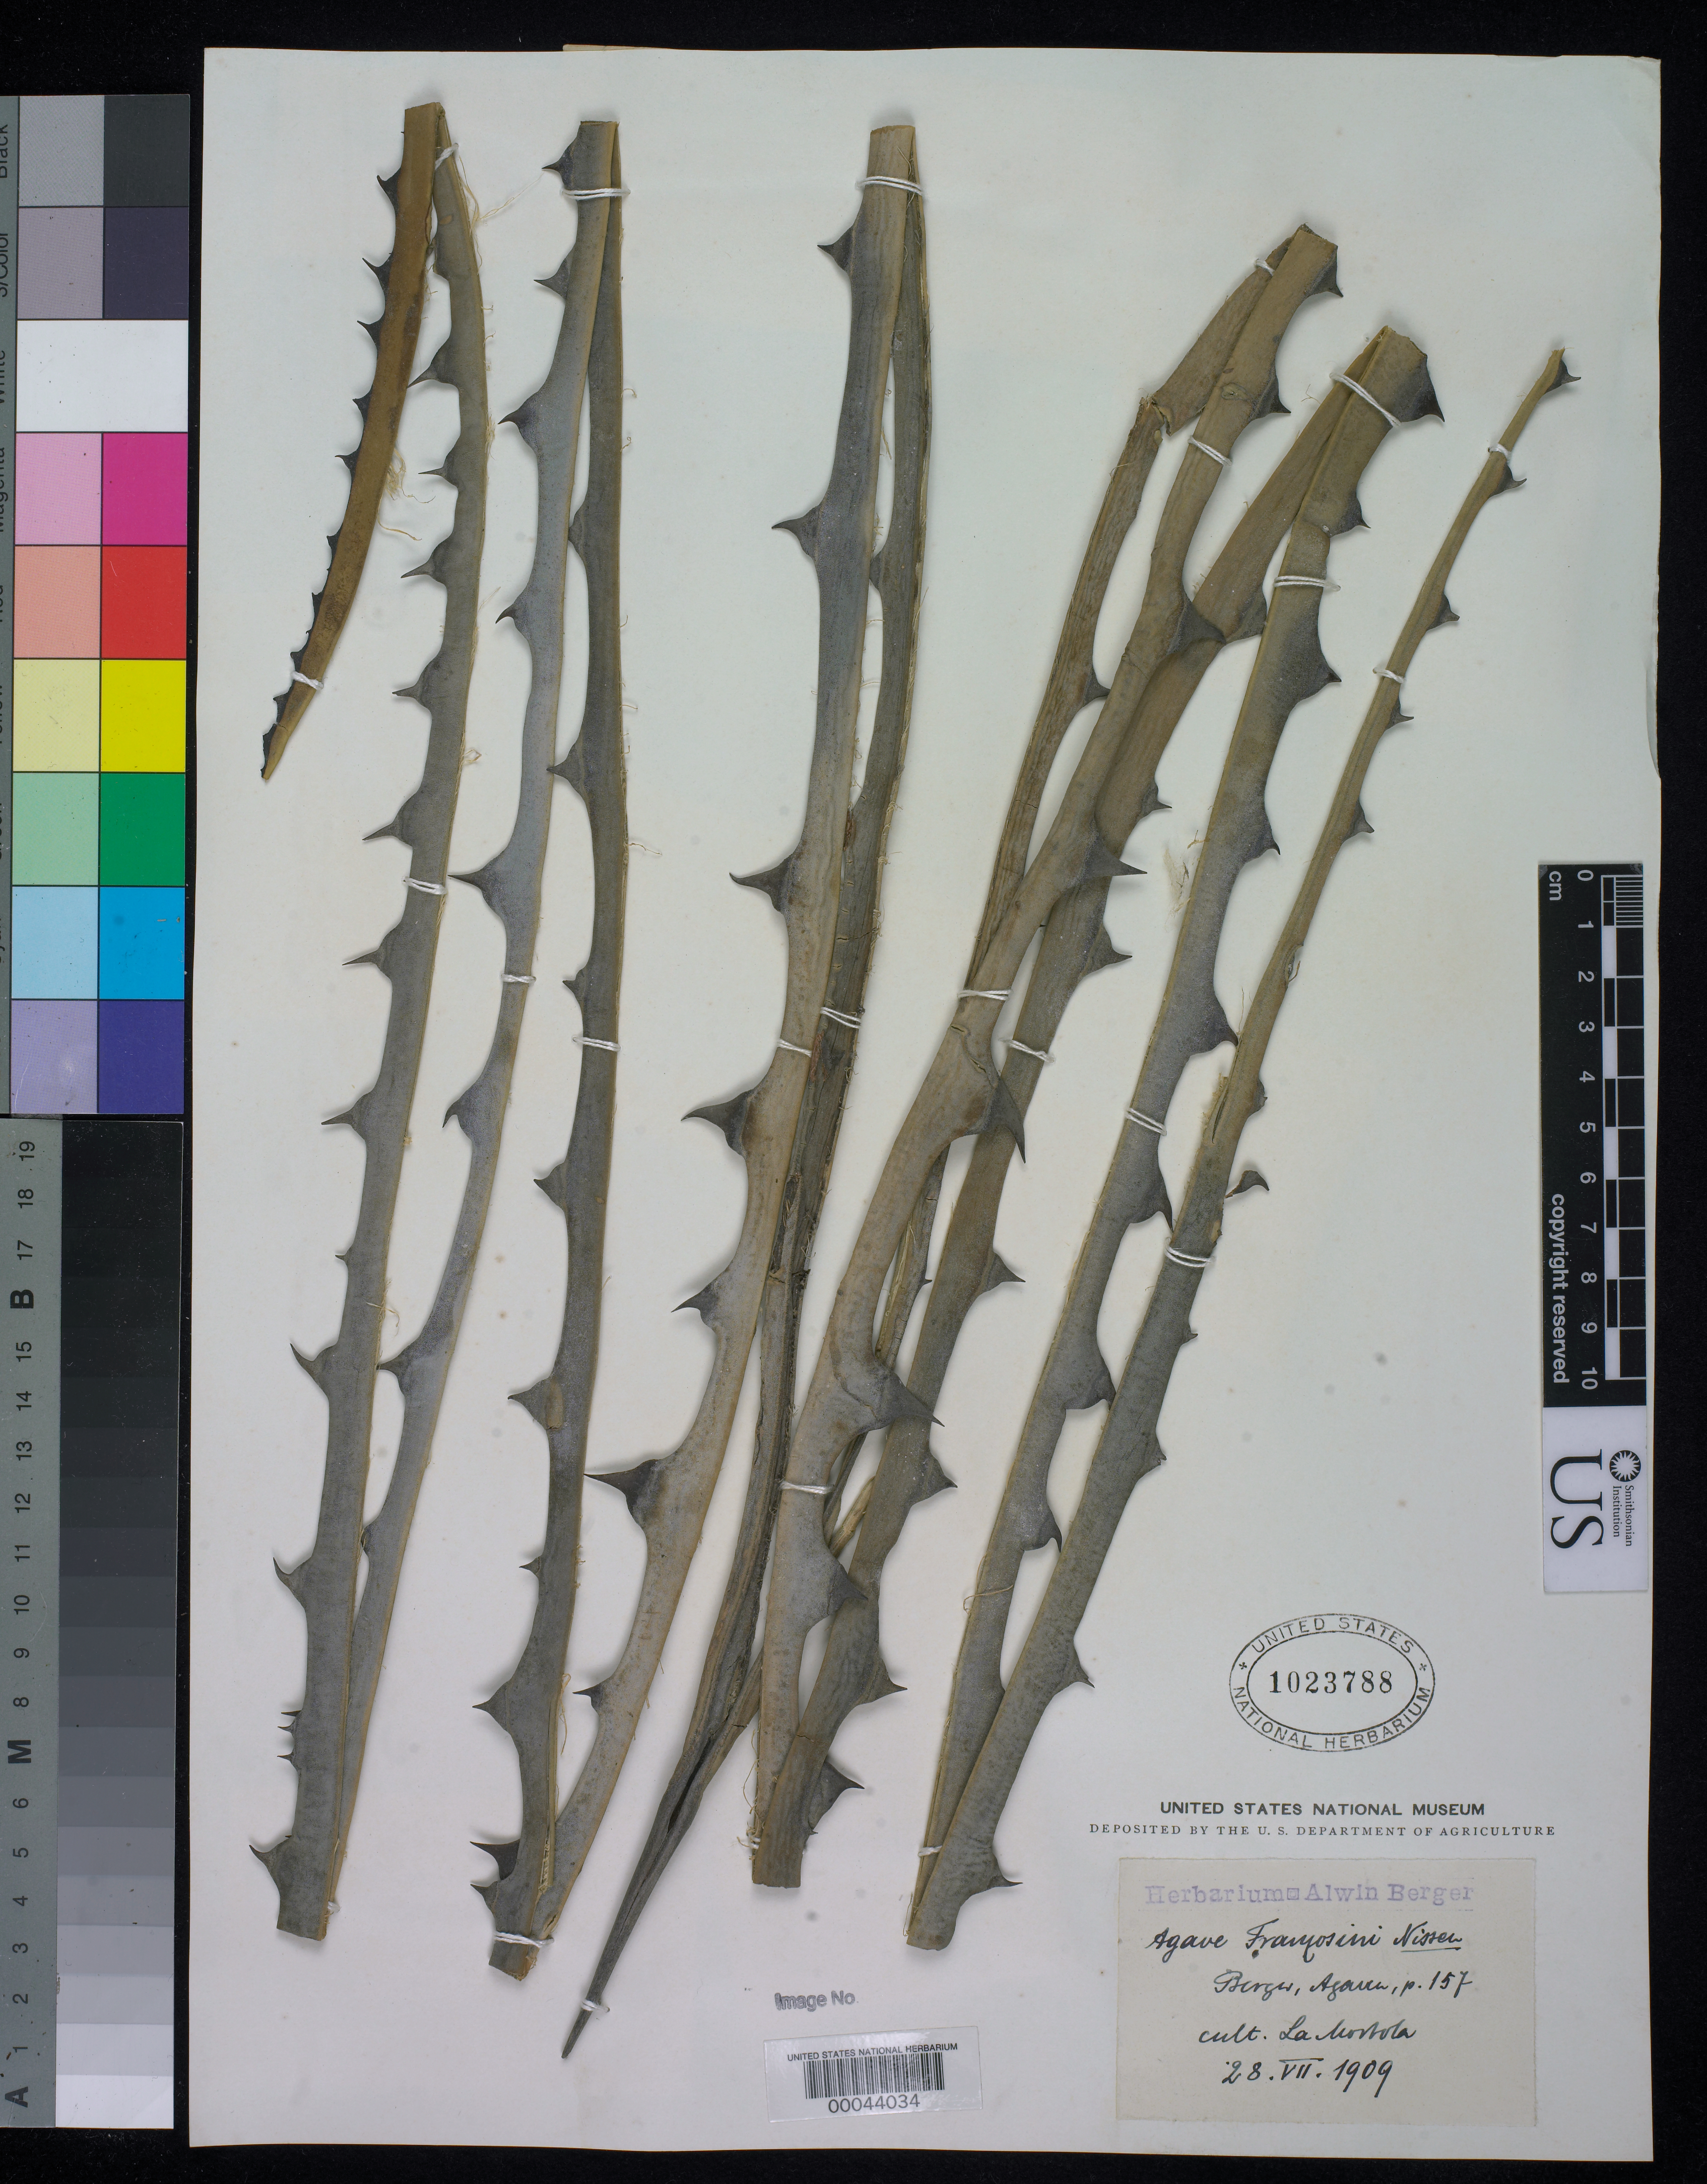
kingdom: Plantae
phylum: Tracheophyta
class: Liliopsida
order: Asparagales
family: Asparagaceae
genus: Agave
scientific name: Agave franzosini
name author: P. Sewell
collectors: ex herb. A. Berger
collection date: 1909-06-02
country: Mexico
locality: Cultivated at La Mortola, Italy.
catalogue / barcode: US 1023788